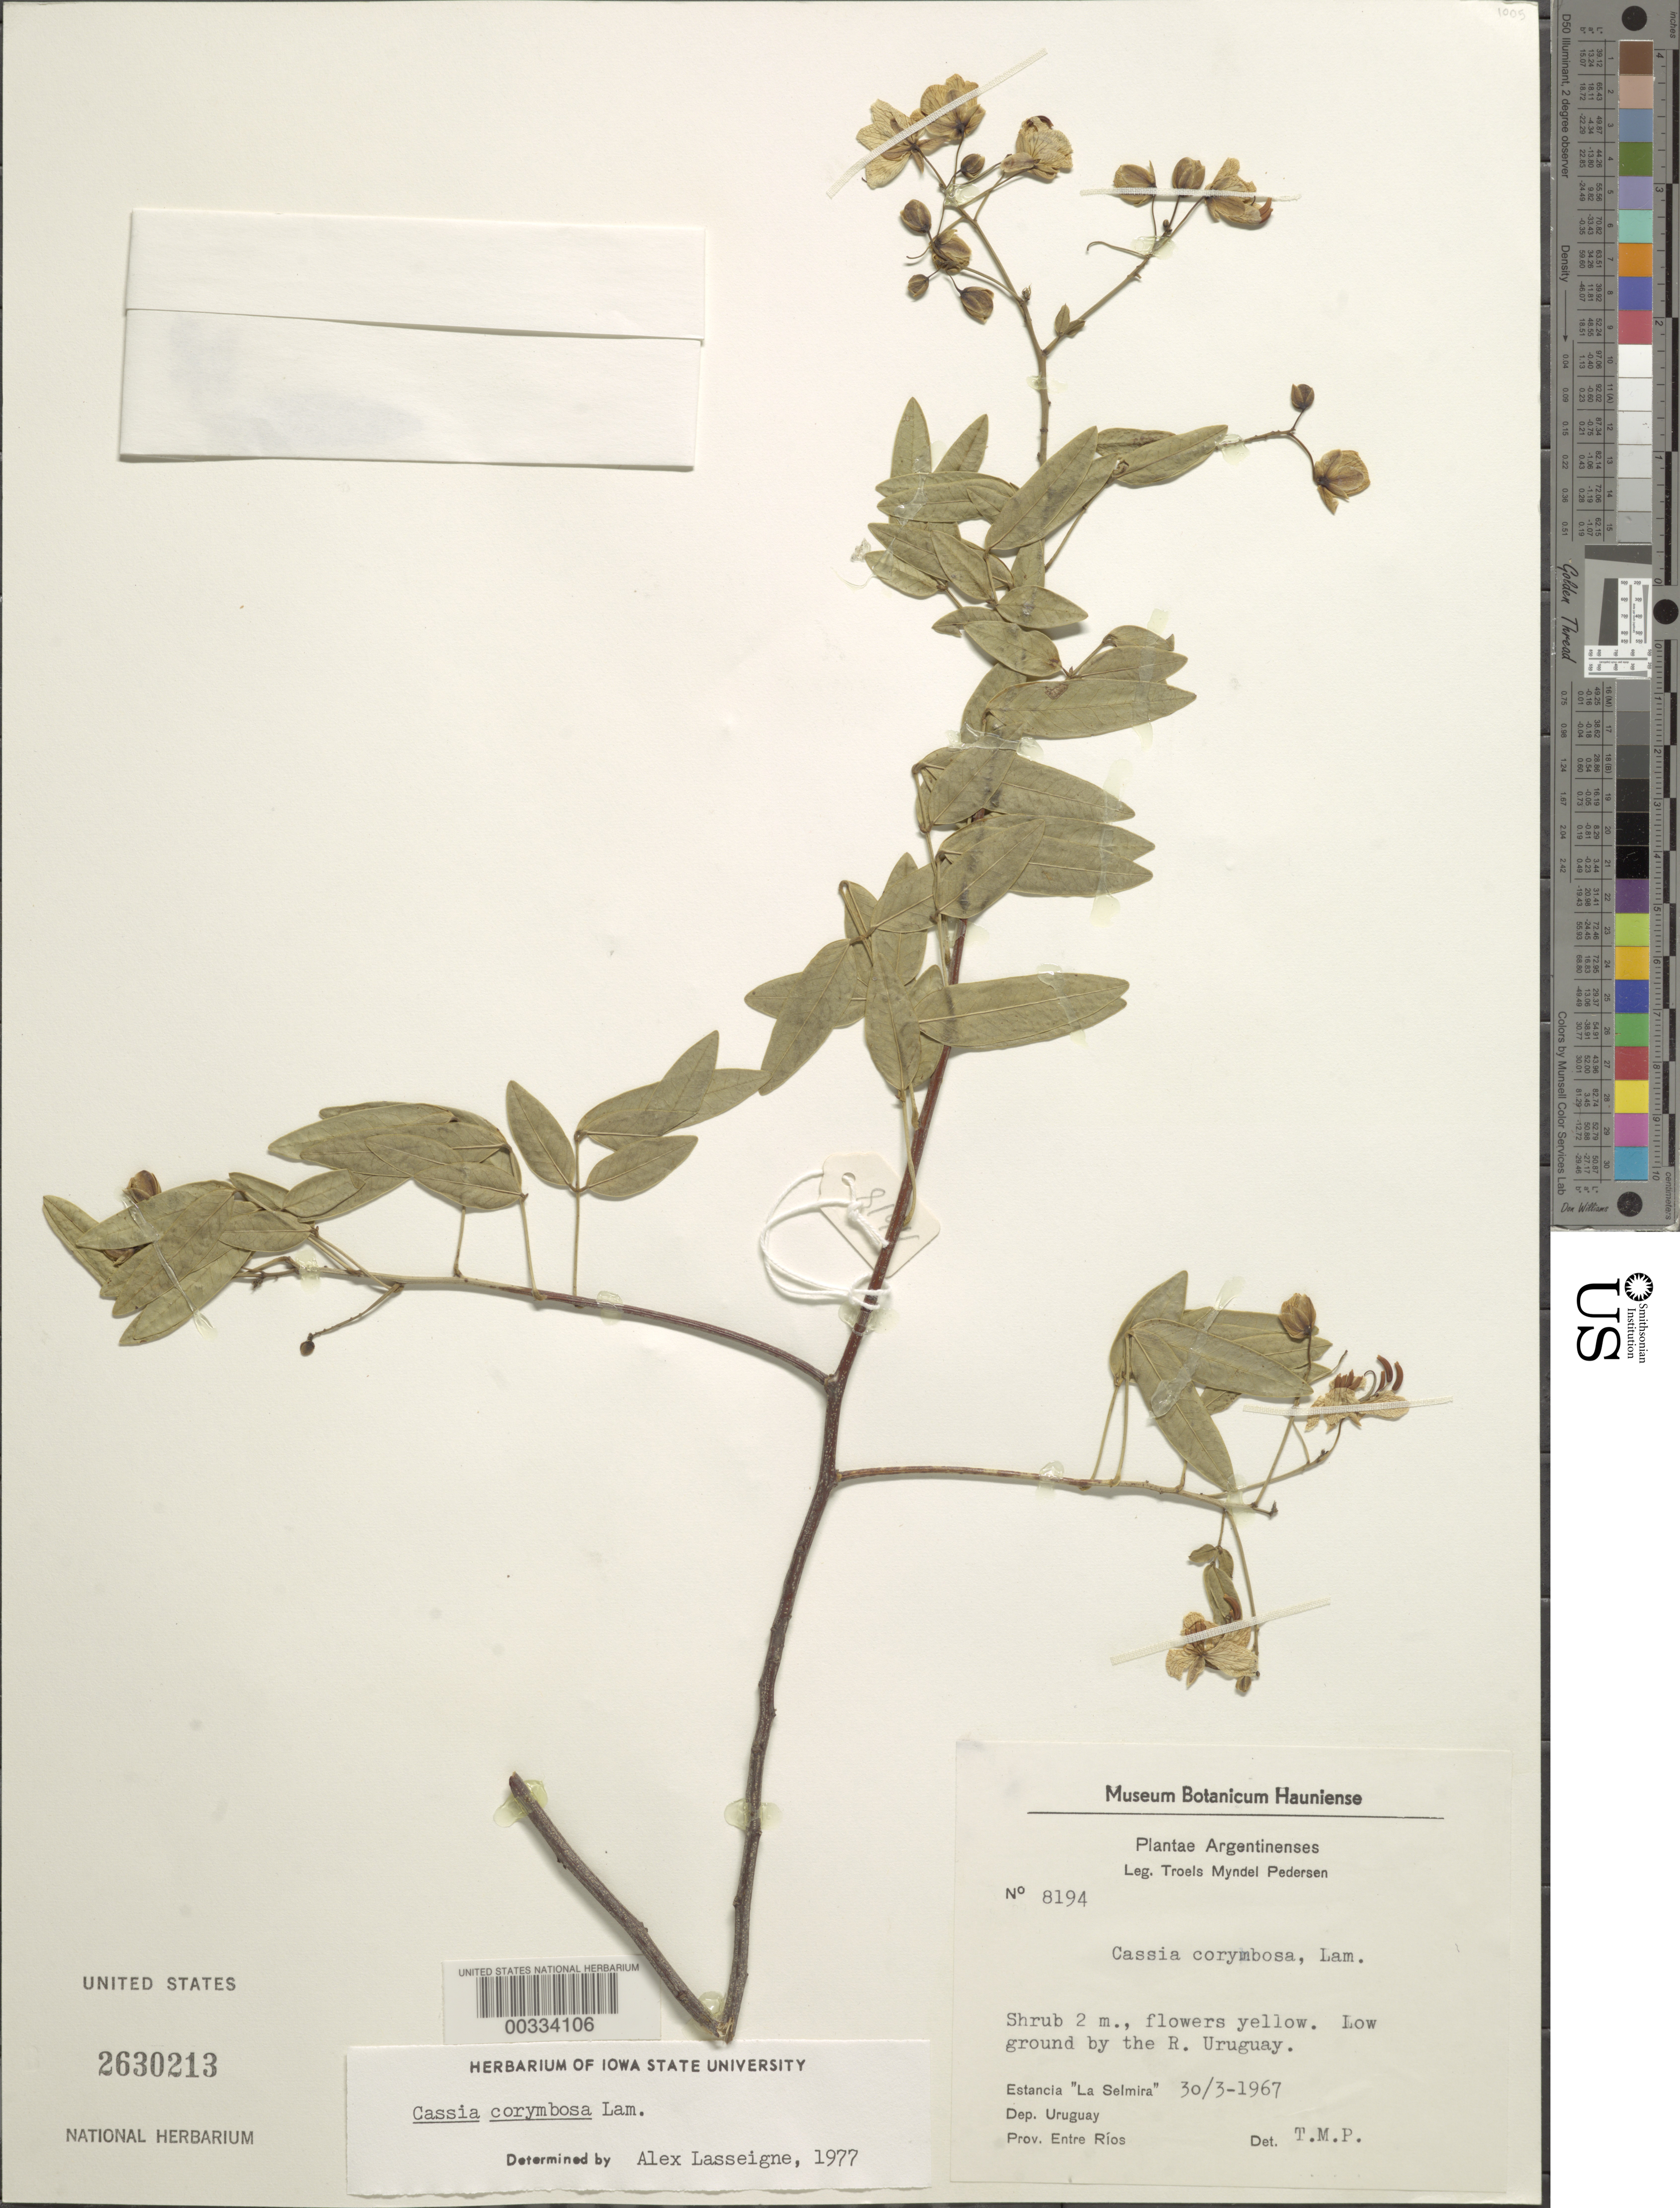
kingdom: Plantae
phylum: Tracheophyta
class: Magnoliopsida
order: Fabales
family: Fabaceae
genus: Senna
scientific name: Senna corymbosa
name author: (Lam.) H.S. Irwin & Barneby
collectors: T. M. Pedersen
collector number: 8194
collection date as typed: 30 Mar 1967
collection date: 1967-03-30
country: Argentina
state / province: Entre Ríos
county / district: Uruguay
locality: Estancia "la Selmira"; by the Rio Uruguay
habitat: Low ground by the river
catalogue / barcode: US 2630213